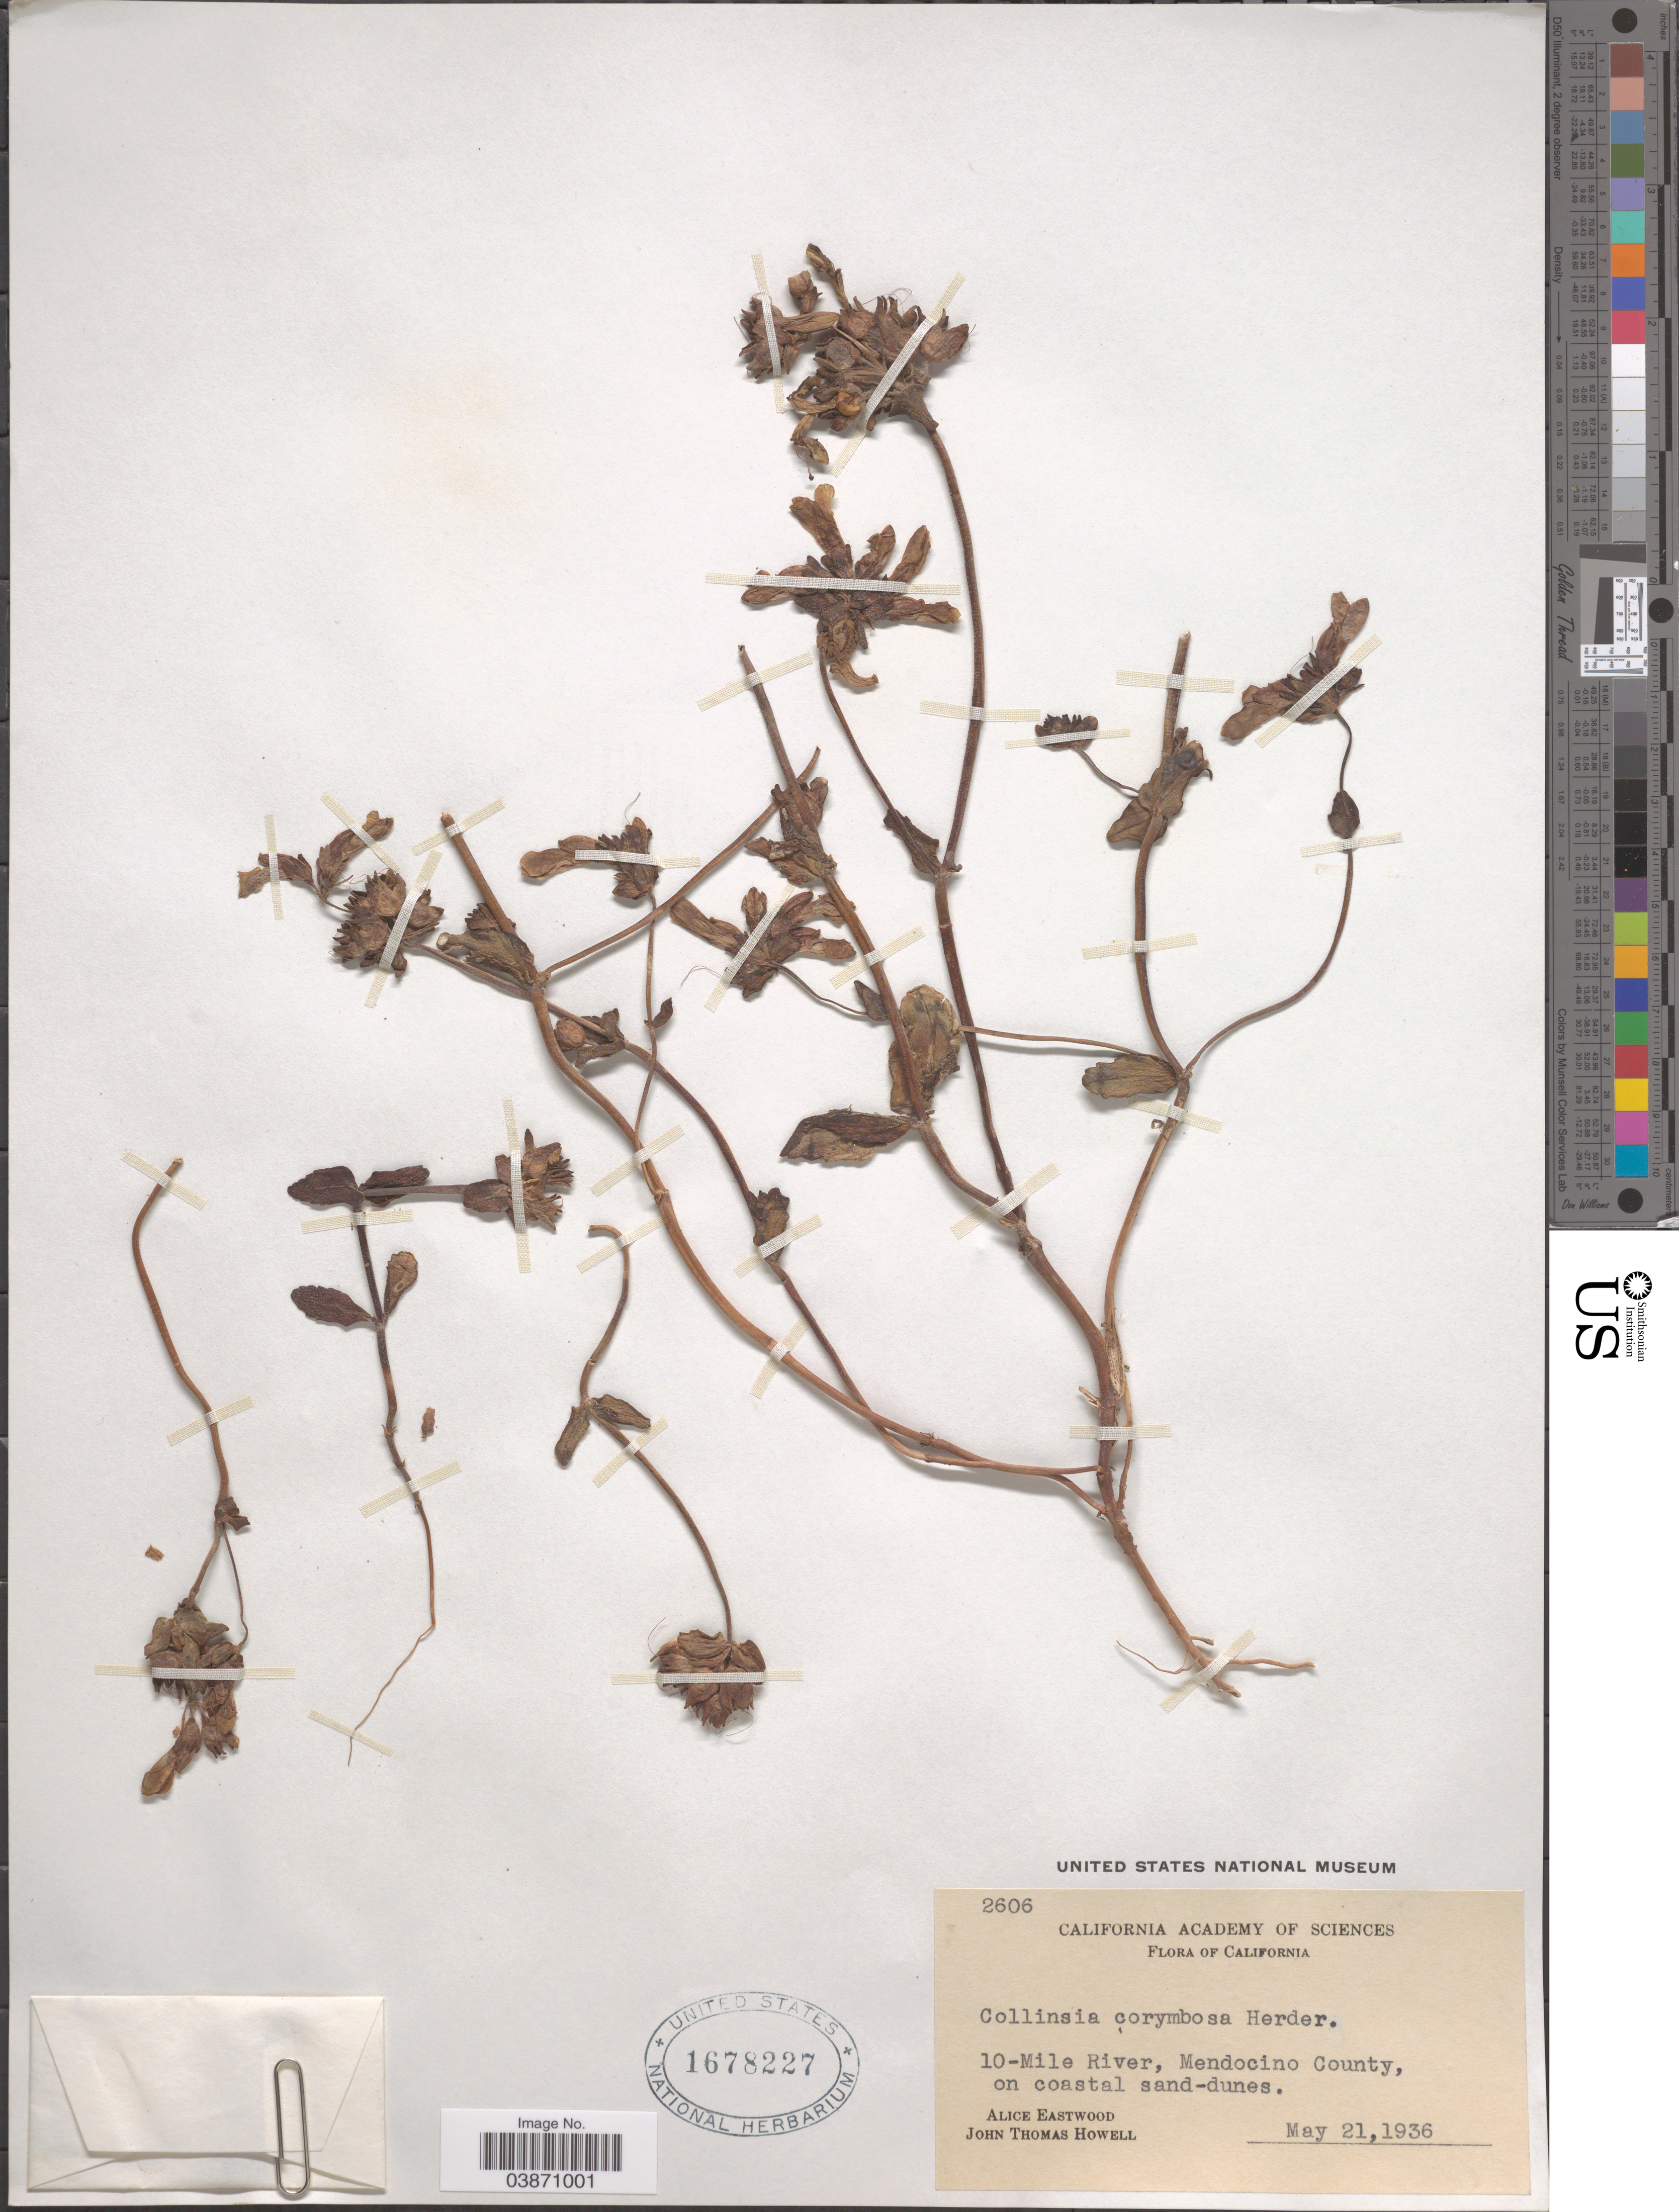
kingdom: Plantae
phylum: Tracheophyta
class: Magnoliopsida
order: Lamiales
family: Plantaginaceae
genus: Collinsia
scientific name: Collinsia corymbosa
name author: Herder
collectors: A. Eastwood & J. T. Howell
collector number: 2606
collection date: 1936-05-21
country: United States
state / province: California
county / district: Mendocino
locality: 10-Mile River, Mendocino County, on coastal sand-dunes.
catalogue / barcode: US 1678227